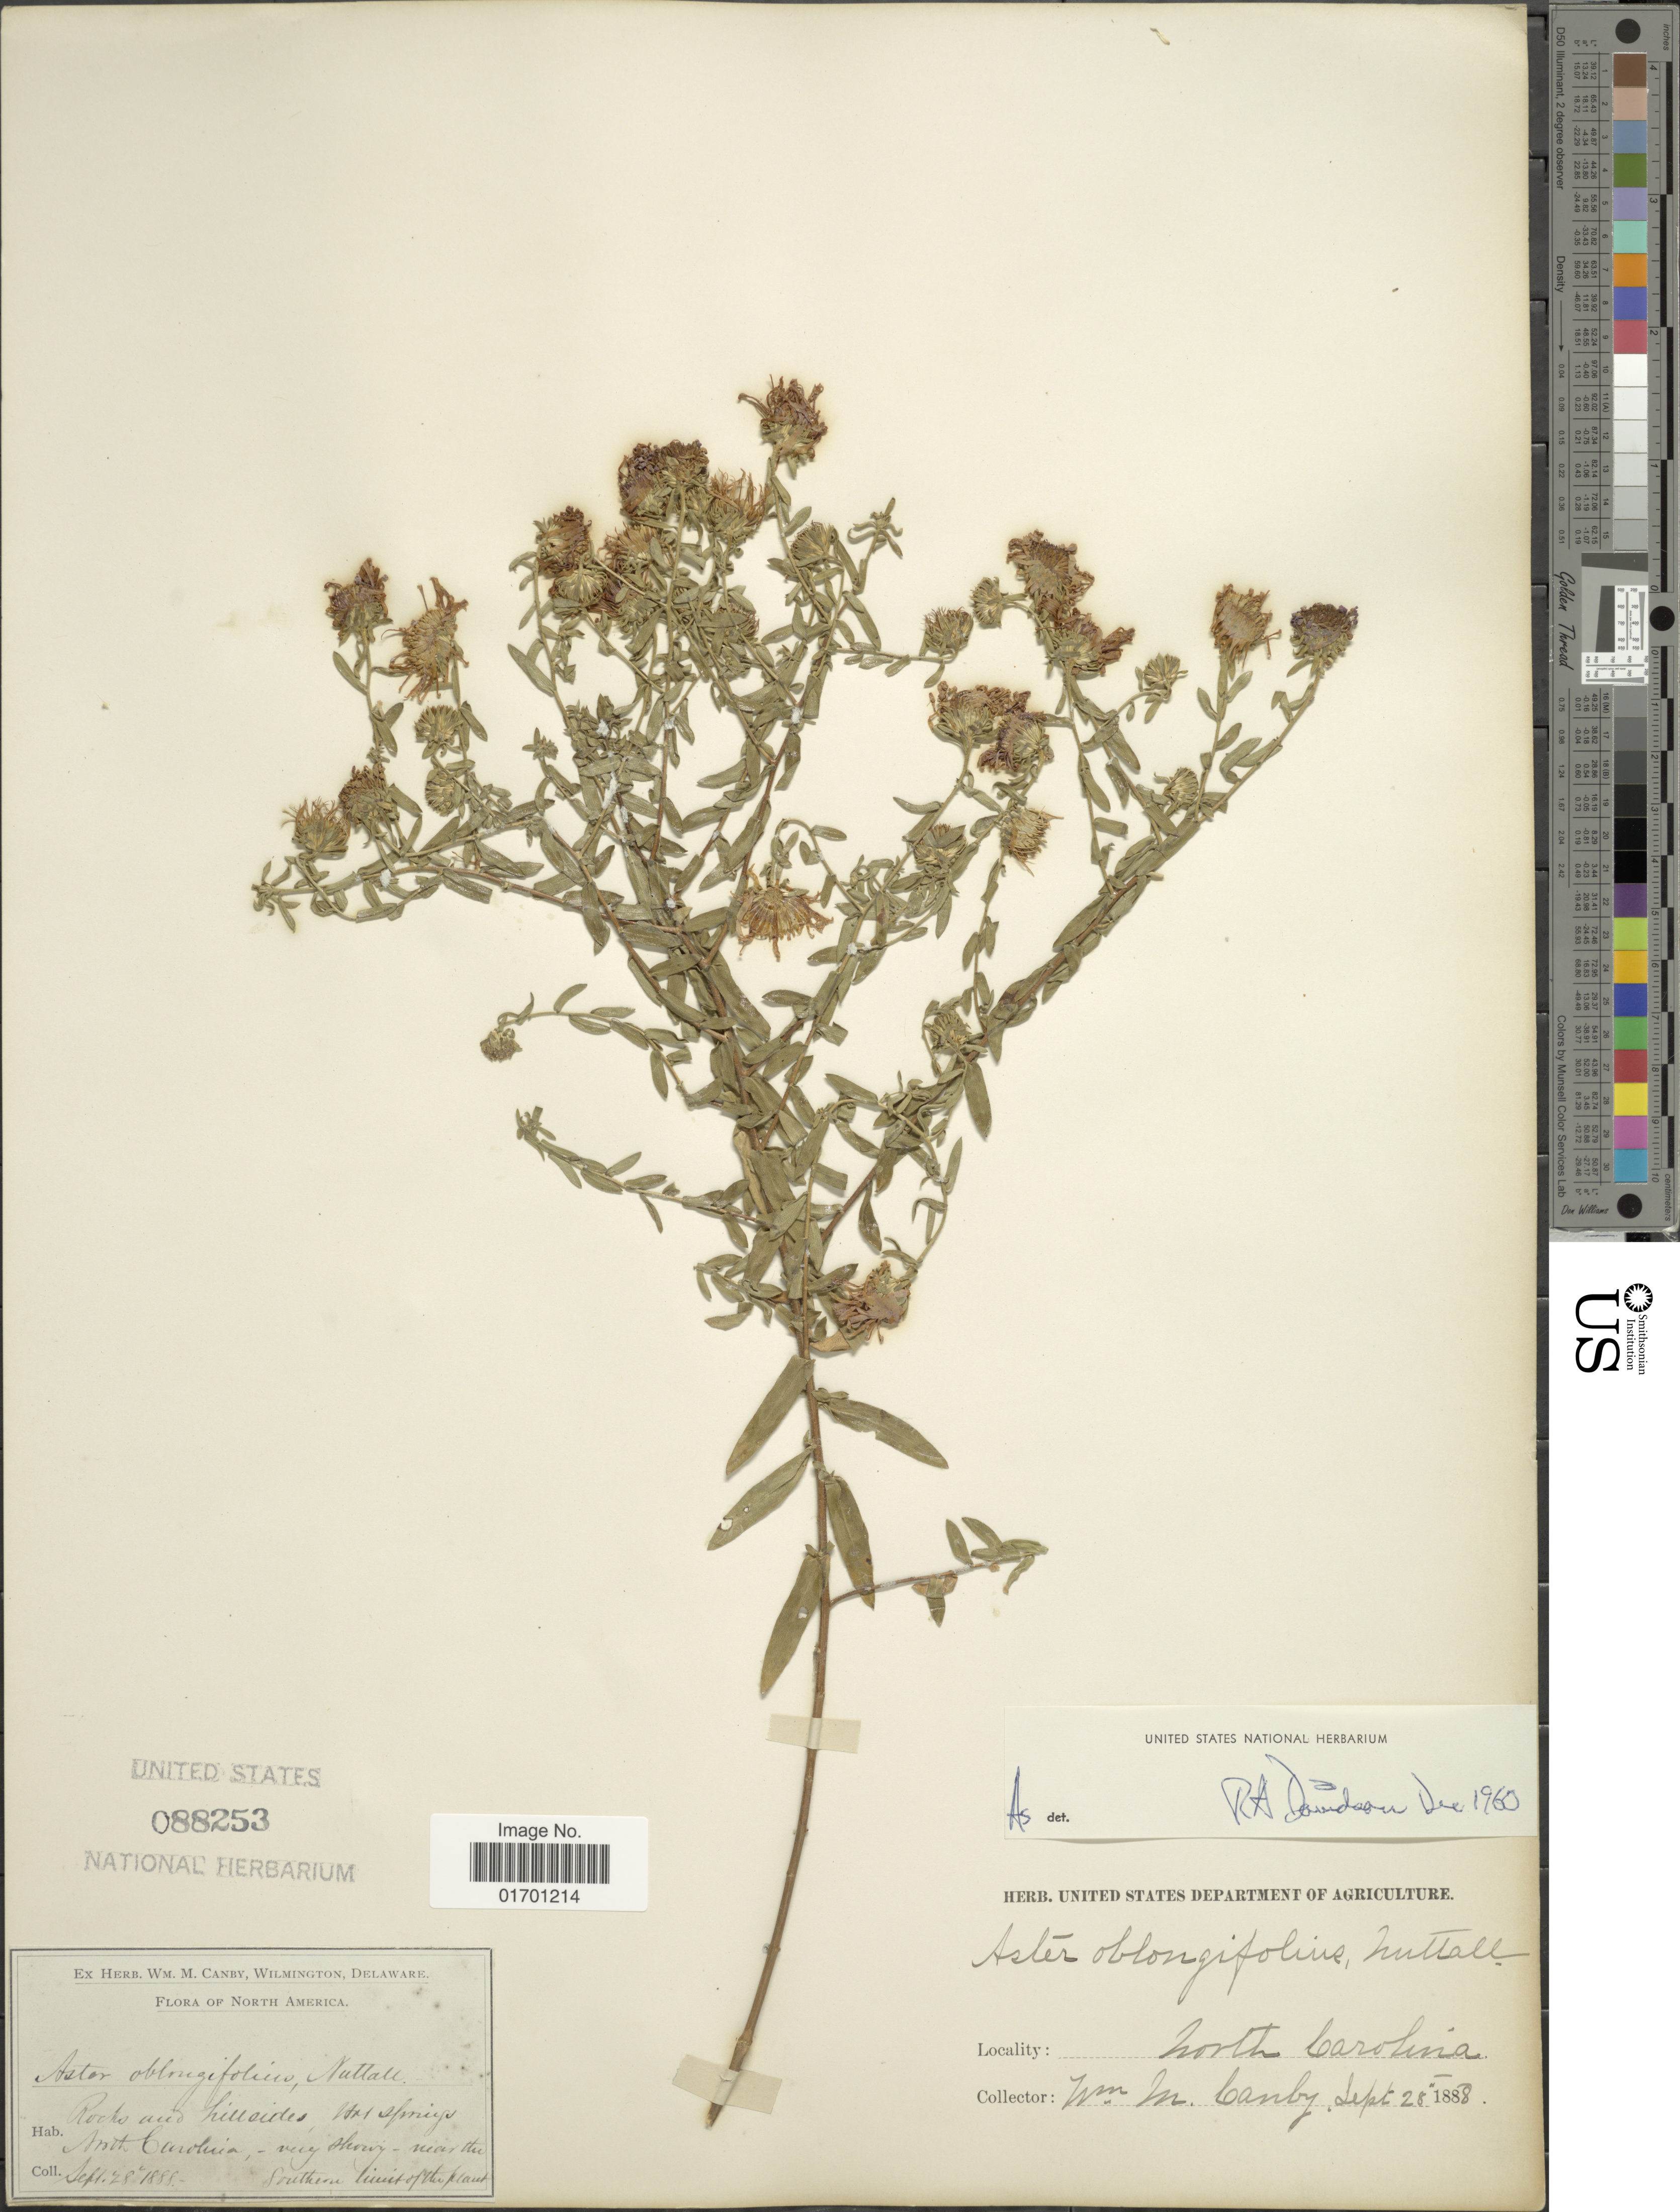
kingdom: Plantae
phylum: Tracheophyta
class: Magnoliopsida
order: Asterales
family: Asteraceae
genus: Symphyotrichum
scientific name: Symphyotrichum oblongifolium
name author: (Nutt.) G.L. Nesom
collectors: W. M. Canby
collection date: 1888-09-28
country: United States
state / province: North Carolina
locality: Rocks and hillside mt springs North Carolina, very shory - near the southern limit of the plant.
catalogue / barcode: US 88253